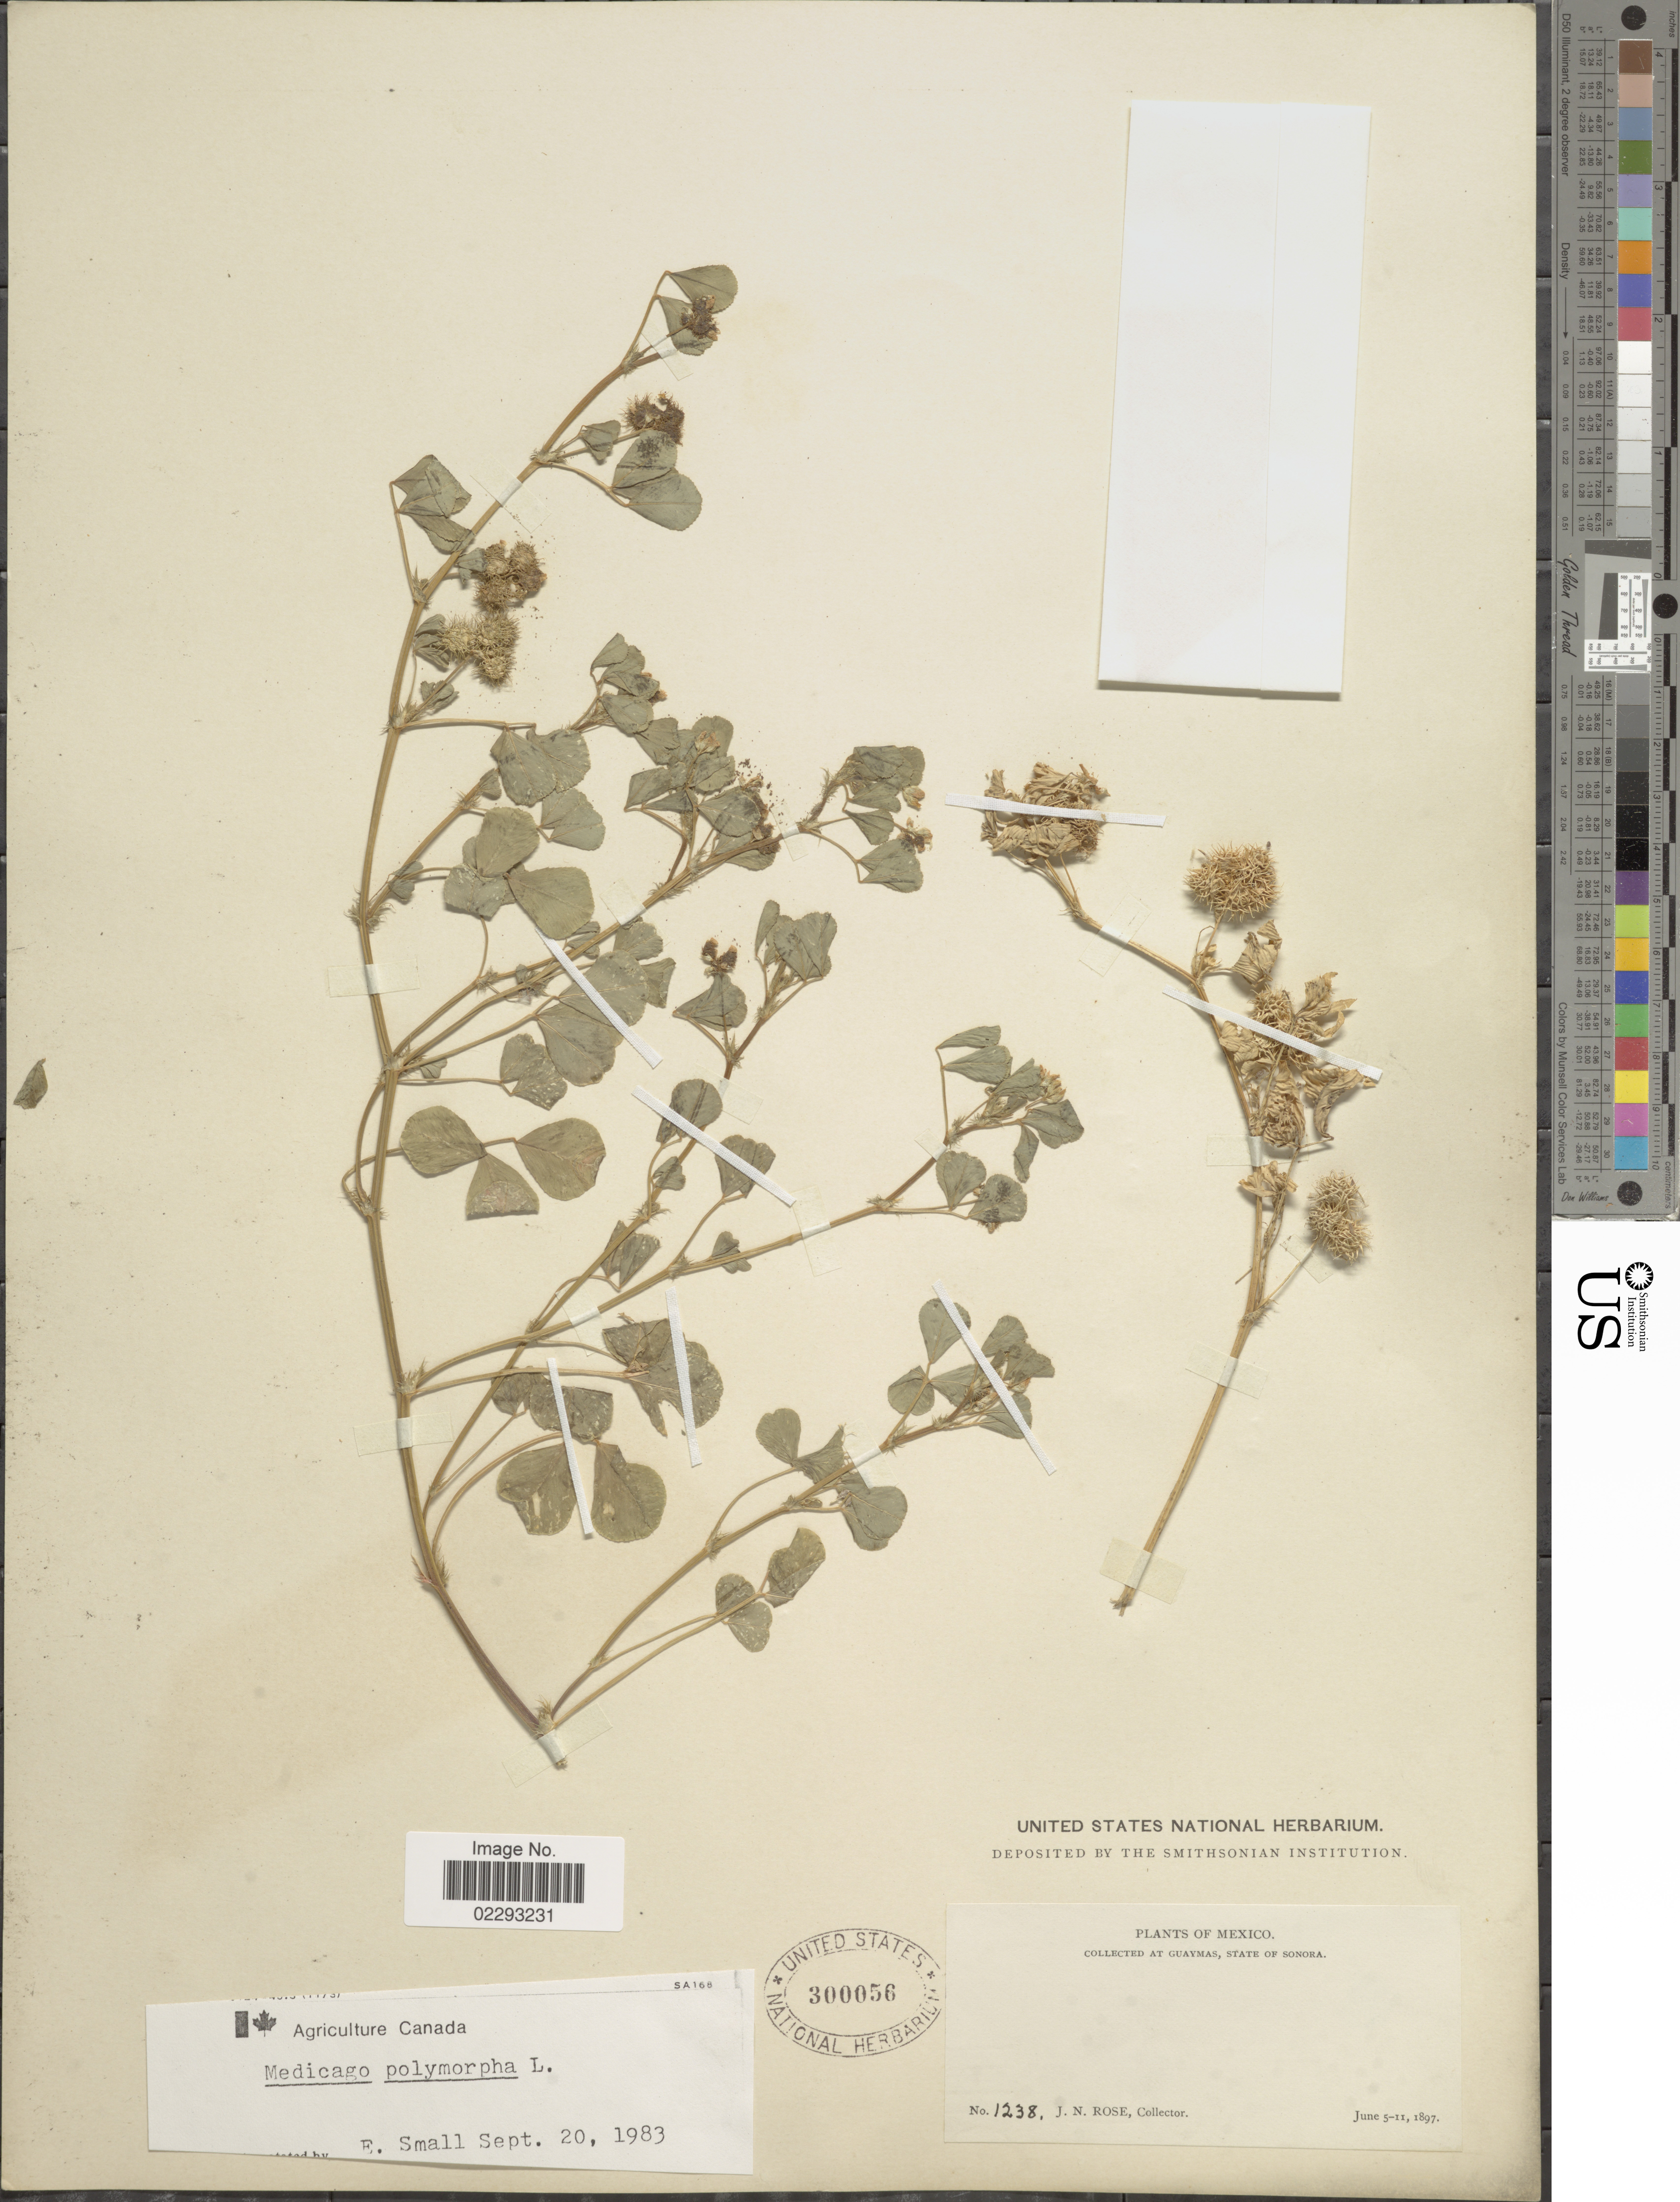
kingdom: Plantae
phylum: Tracheophyta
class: Magnoliopsida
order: Fabales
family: Fabaceae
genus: Medicago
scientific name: Medicago polymorpha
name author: L.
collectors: J. N. Rose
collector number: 1238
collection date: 1897-06-05/1897-06-11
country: Mexico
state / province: Sonora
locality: Guay,as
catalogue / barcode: US 300056